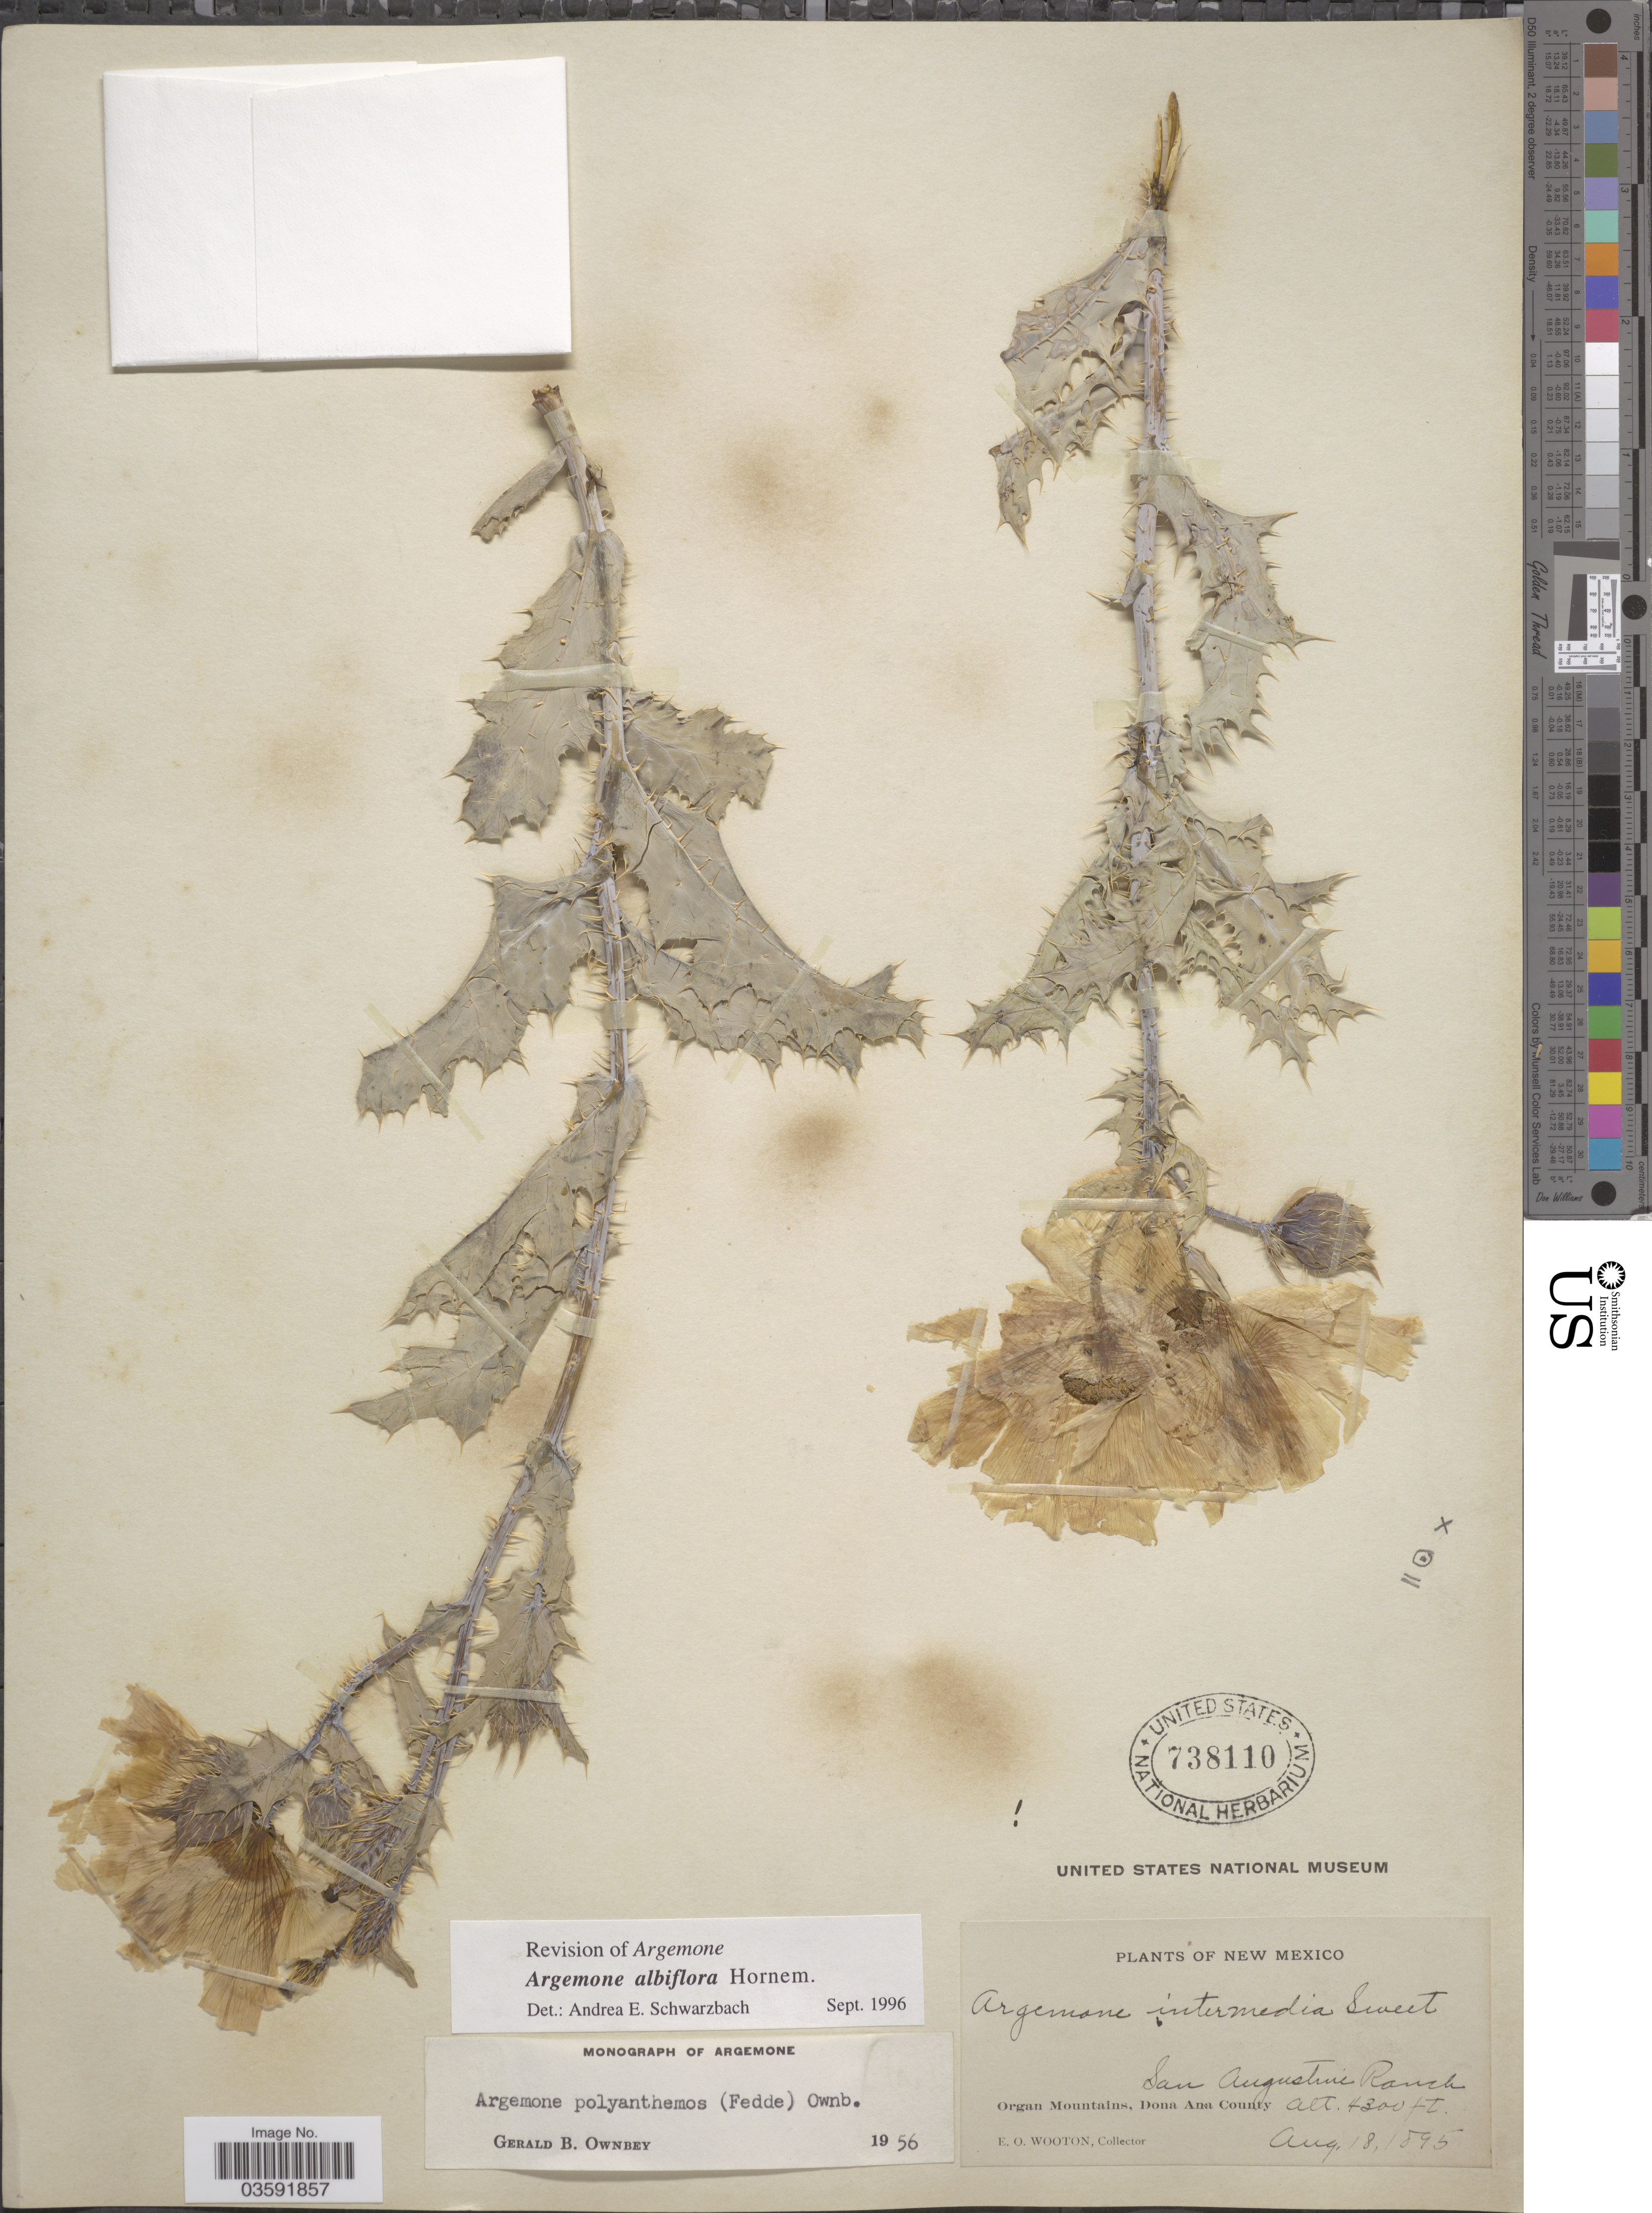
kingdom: Plantae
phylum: Tracheophyta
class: Magnoliopsida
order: Ranunculales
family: Papaveraceae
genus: Argemone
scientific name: Argemone albiflora subsp. albiflora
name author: Hornem.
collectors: E. O. Wooton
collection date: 1895-08-18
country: United States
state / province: New Mexico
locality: San Augustine Ranch. Organ Mountains, Dona Ana County.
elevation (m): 1311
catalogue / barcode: US 738110